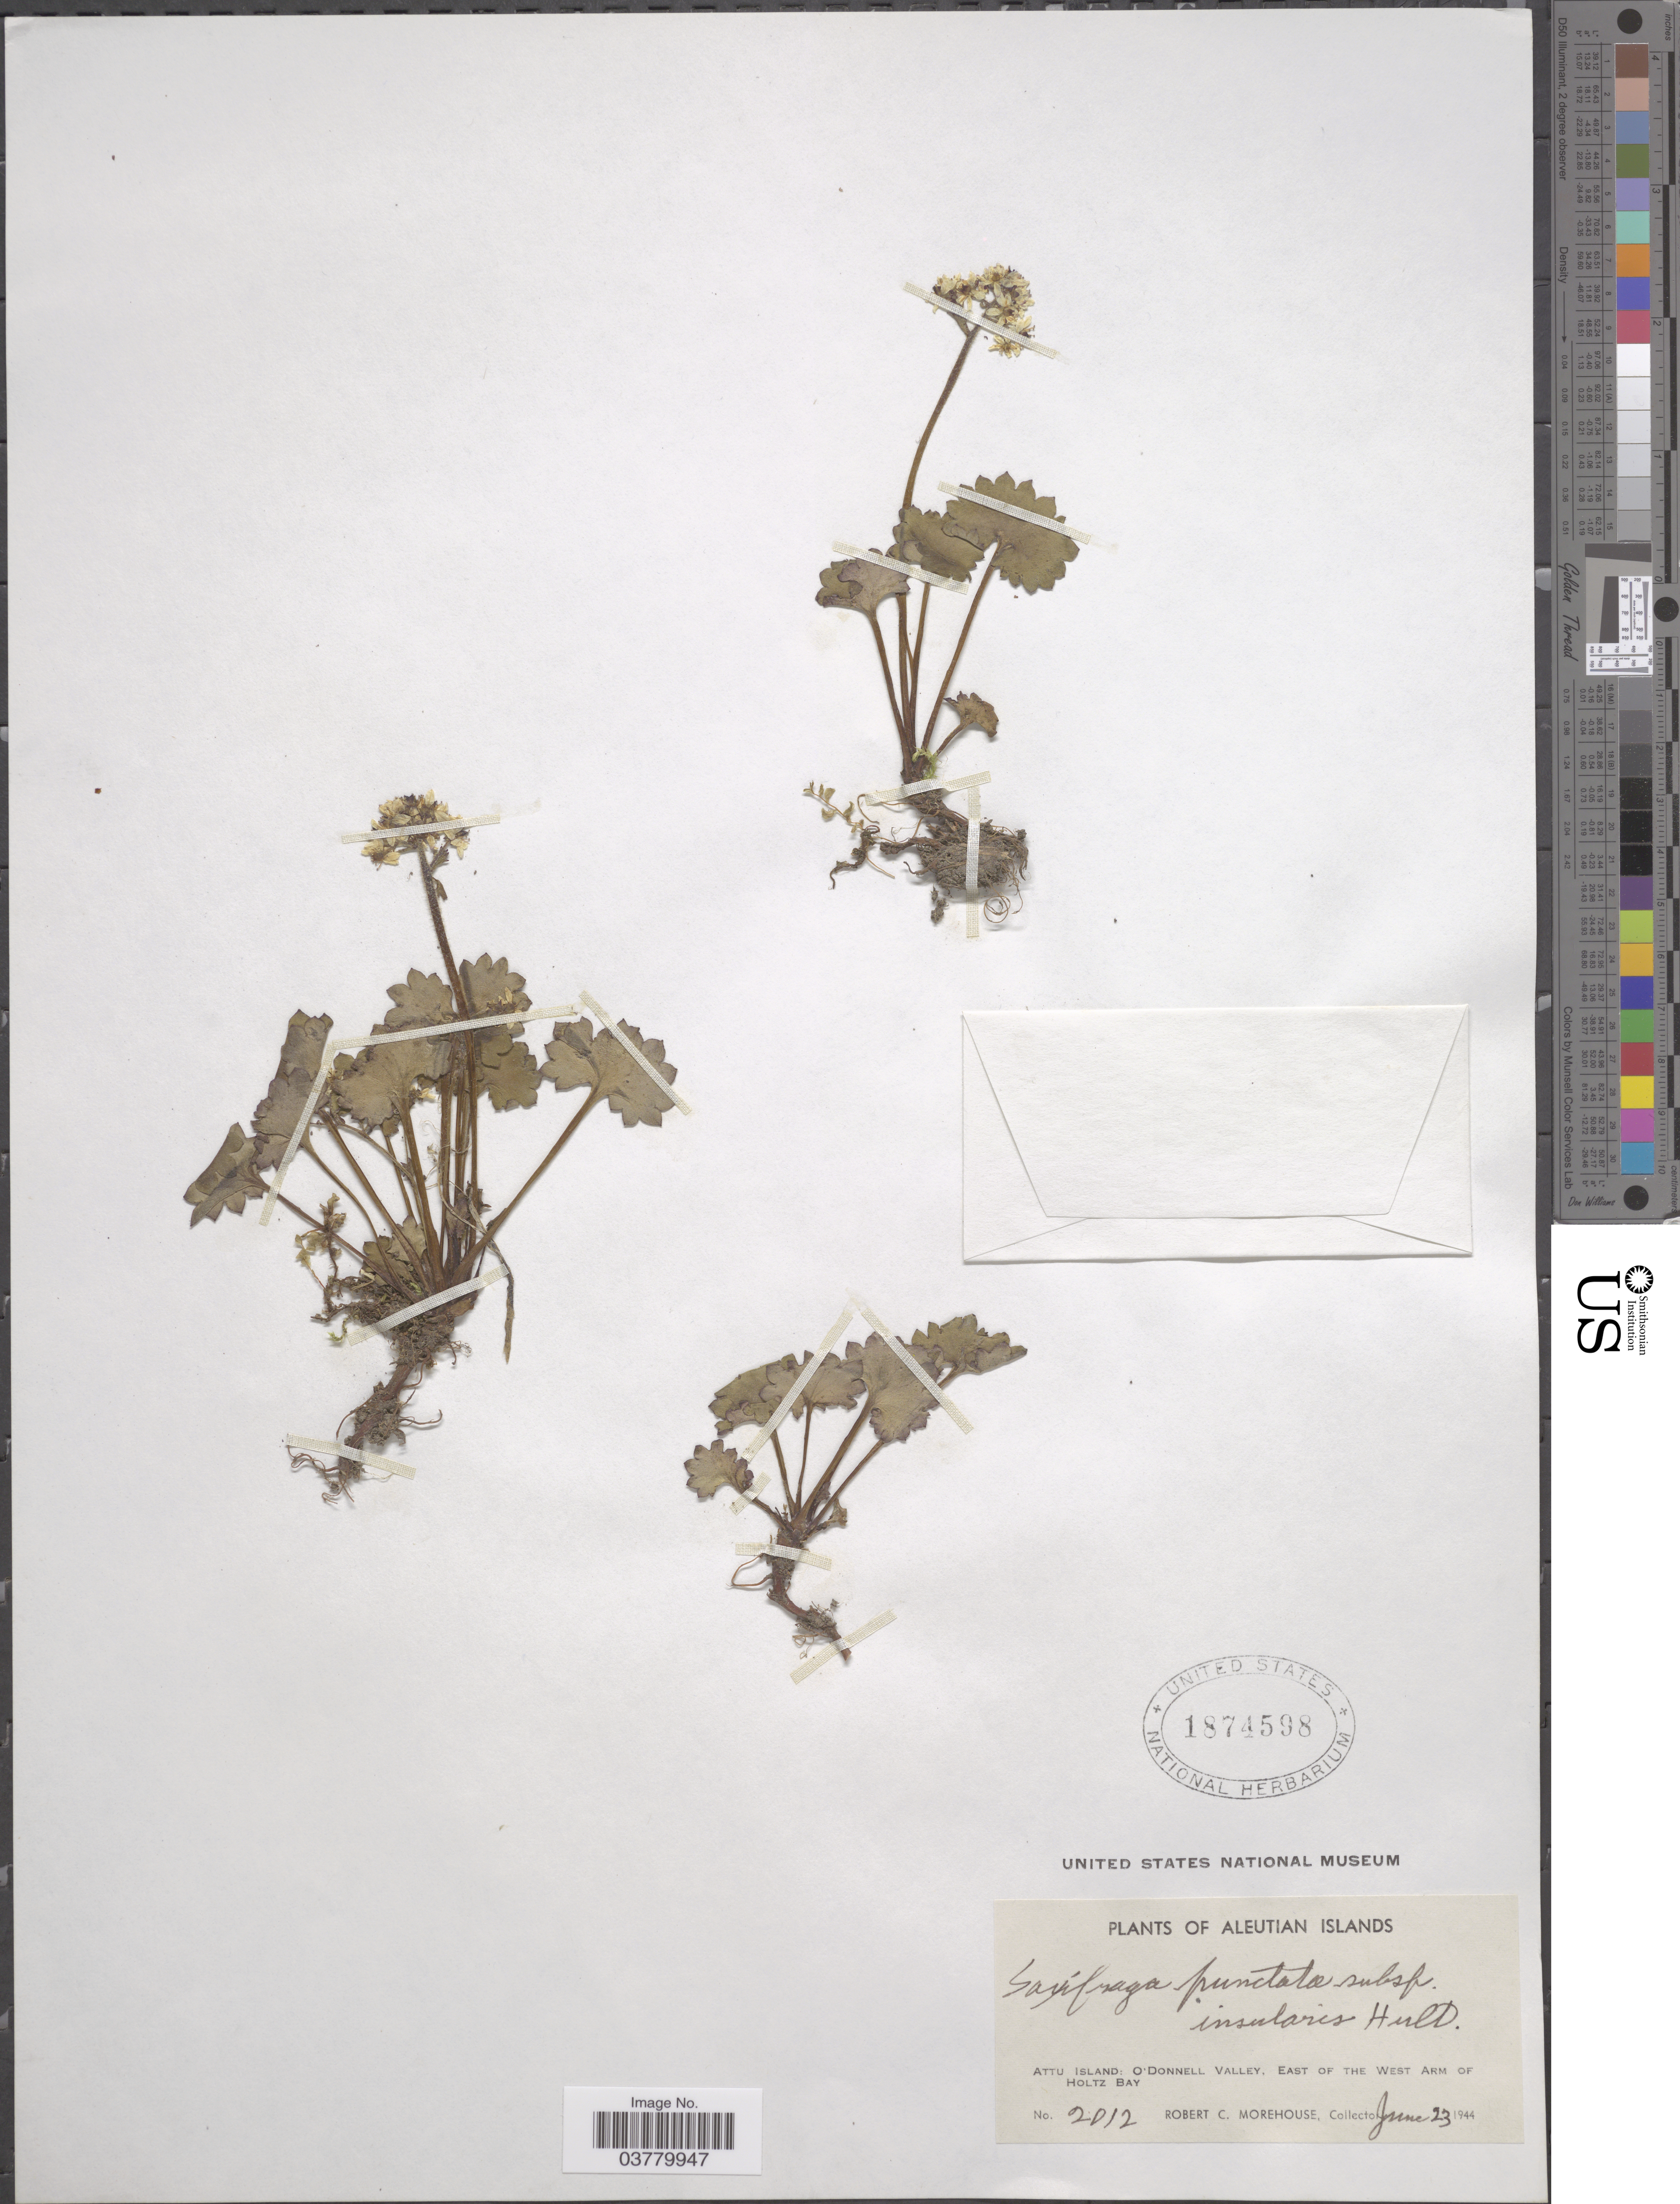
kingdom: Plantae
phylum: Tracheophyta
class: Magnoliopsida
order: Saxifragales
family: Saxifragaceae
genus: Micranthes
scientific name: Micranthes nelsoniana var. insularis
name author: (Hultén) Gornall & H. Ohba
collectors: R. Morehouse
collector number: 2012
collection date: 1944-06-23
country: United States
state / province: Alaska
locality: Aleutian Islands. Attu Island: O'Donnell Valley, East of the West Arm of Holtz Bay.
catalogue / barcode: US 1874598